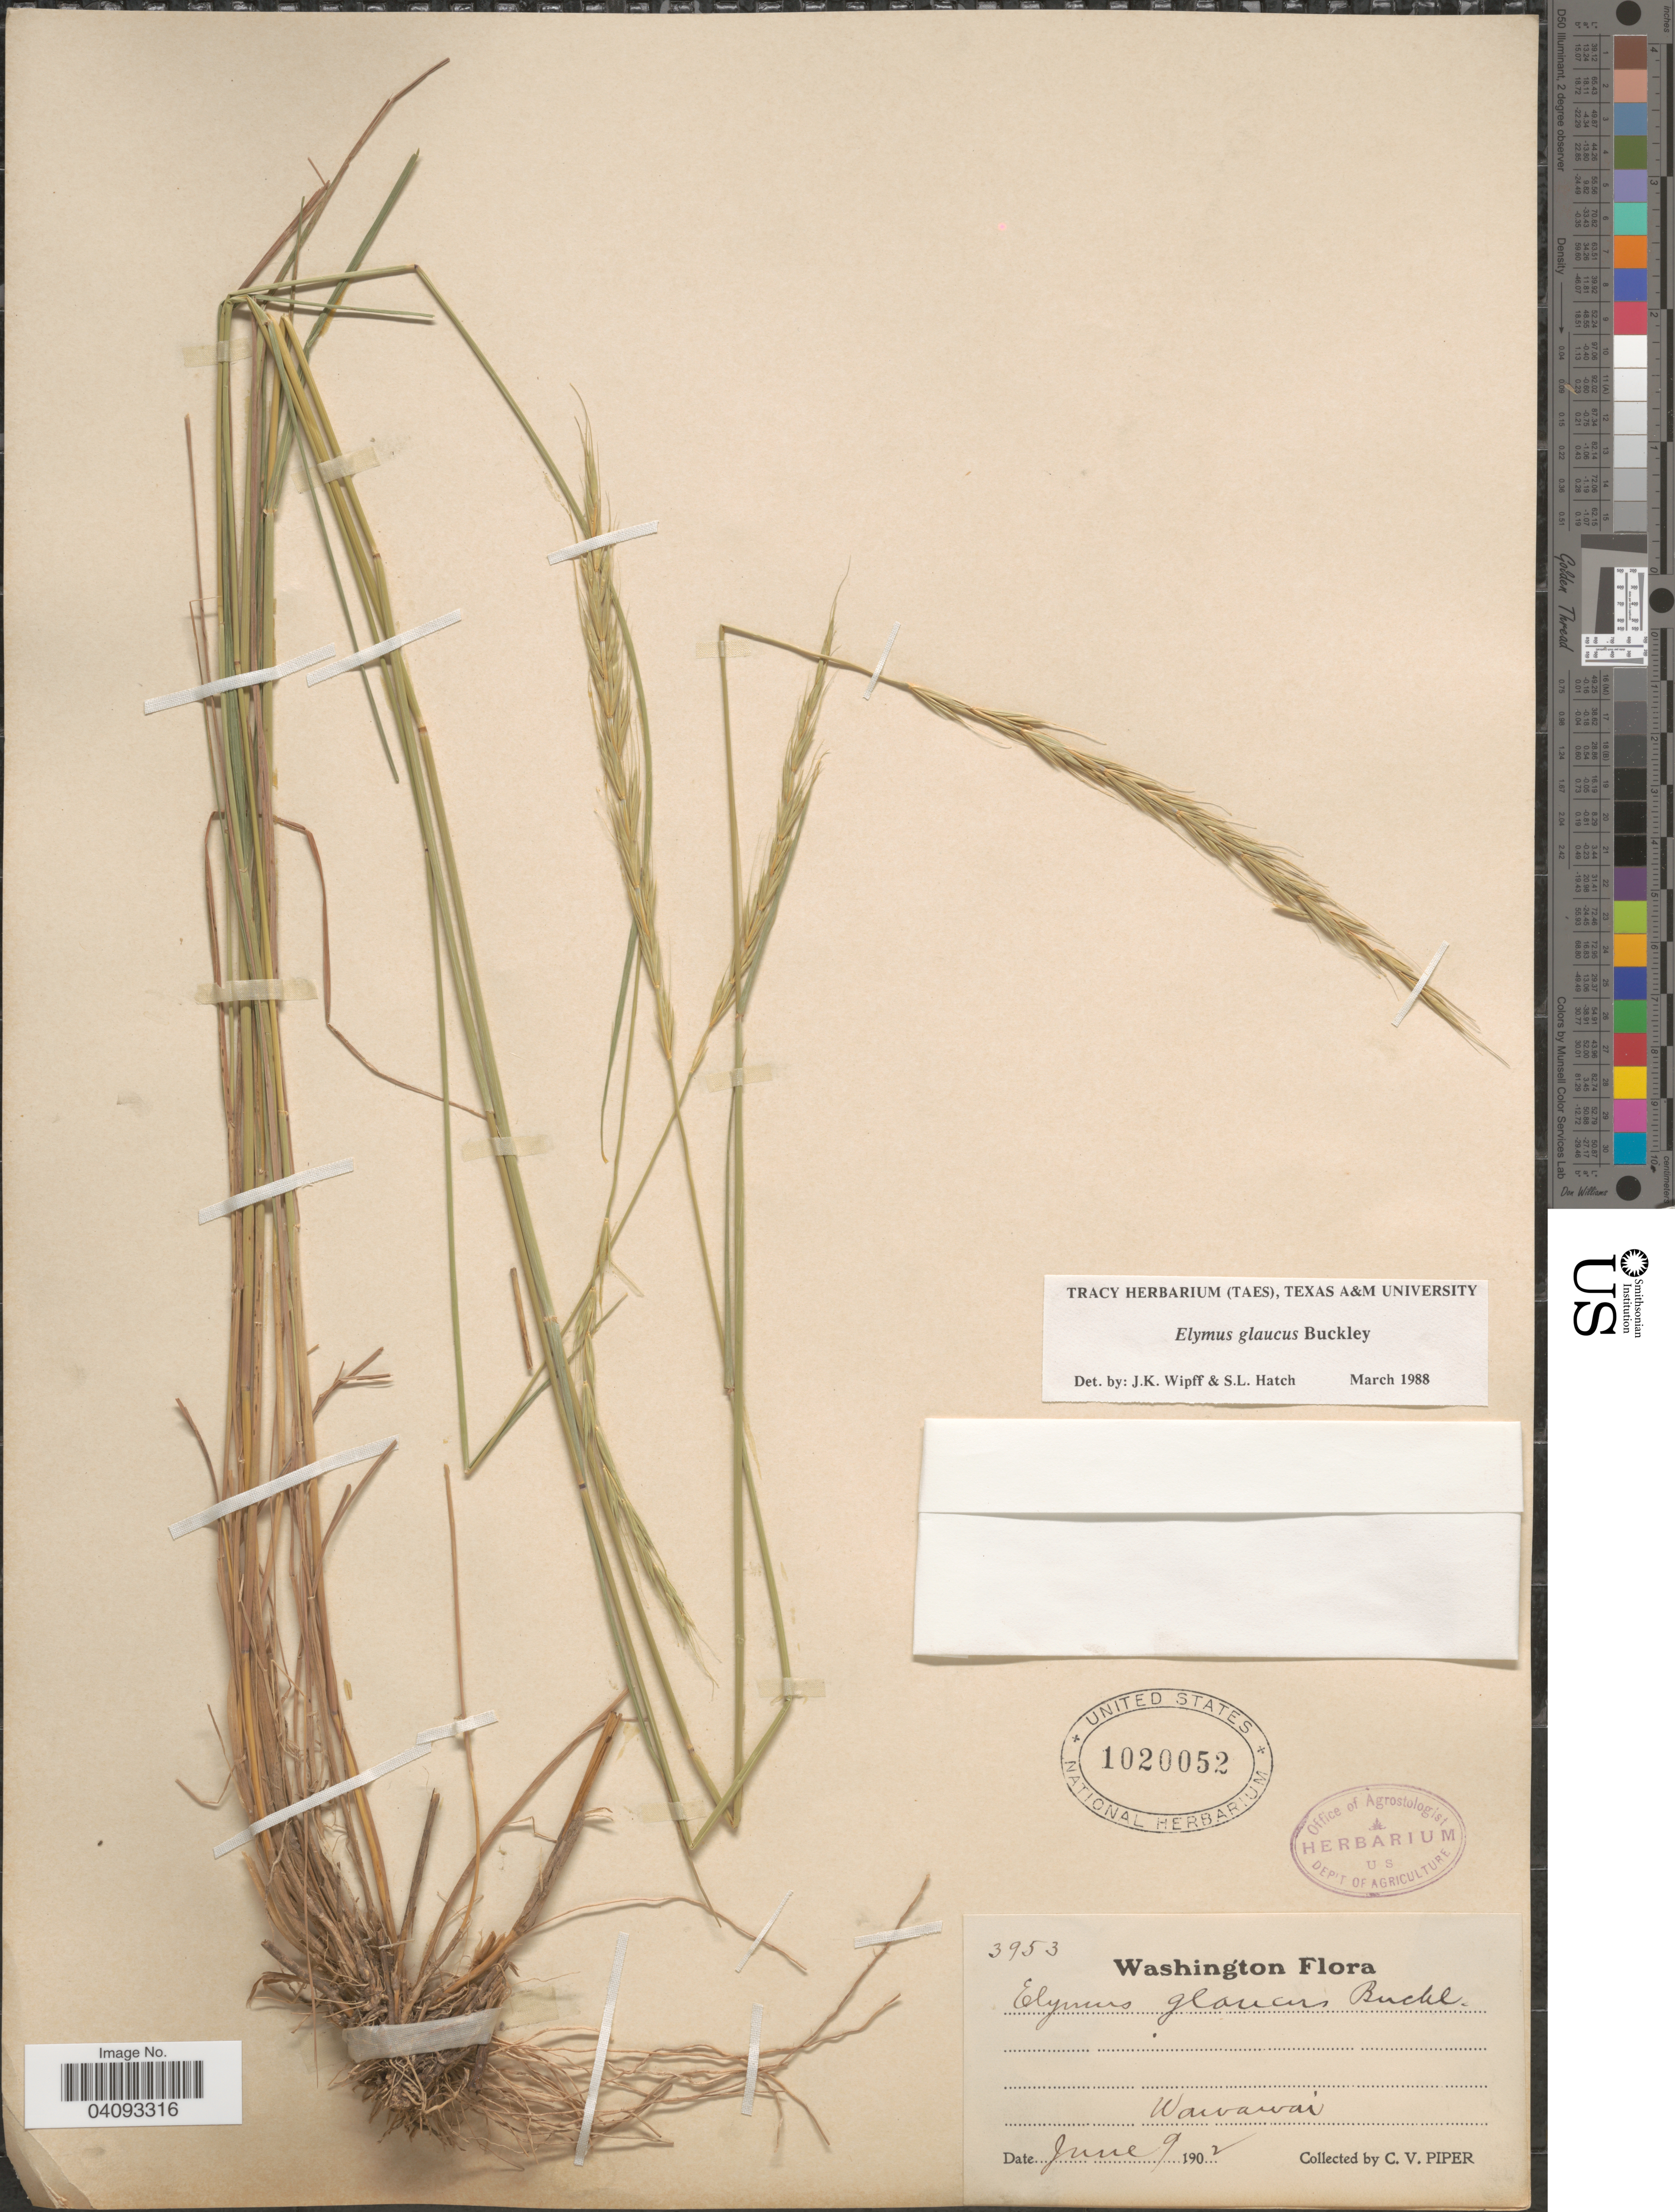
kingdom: Plantae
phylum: Tracheophyta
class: Liliopsida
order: Poales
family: Poaceae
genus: Elymus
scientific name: Elymus glaucus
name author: Buckley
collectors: C. V. Piper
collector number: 3953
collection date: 1902-06-09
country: United States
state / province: Washington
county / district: Whitman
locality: Wawawai.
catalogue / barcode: US 1020052